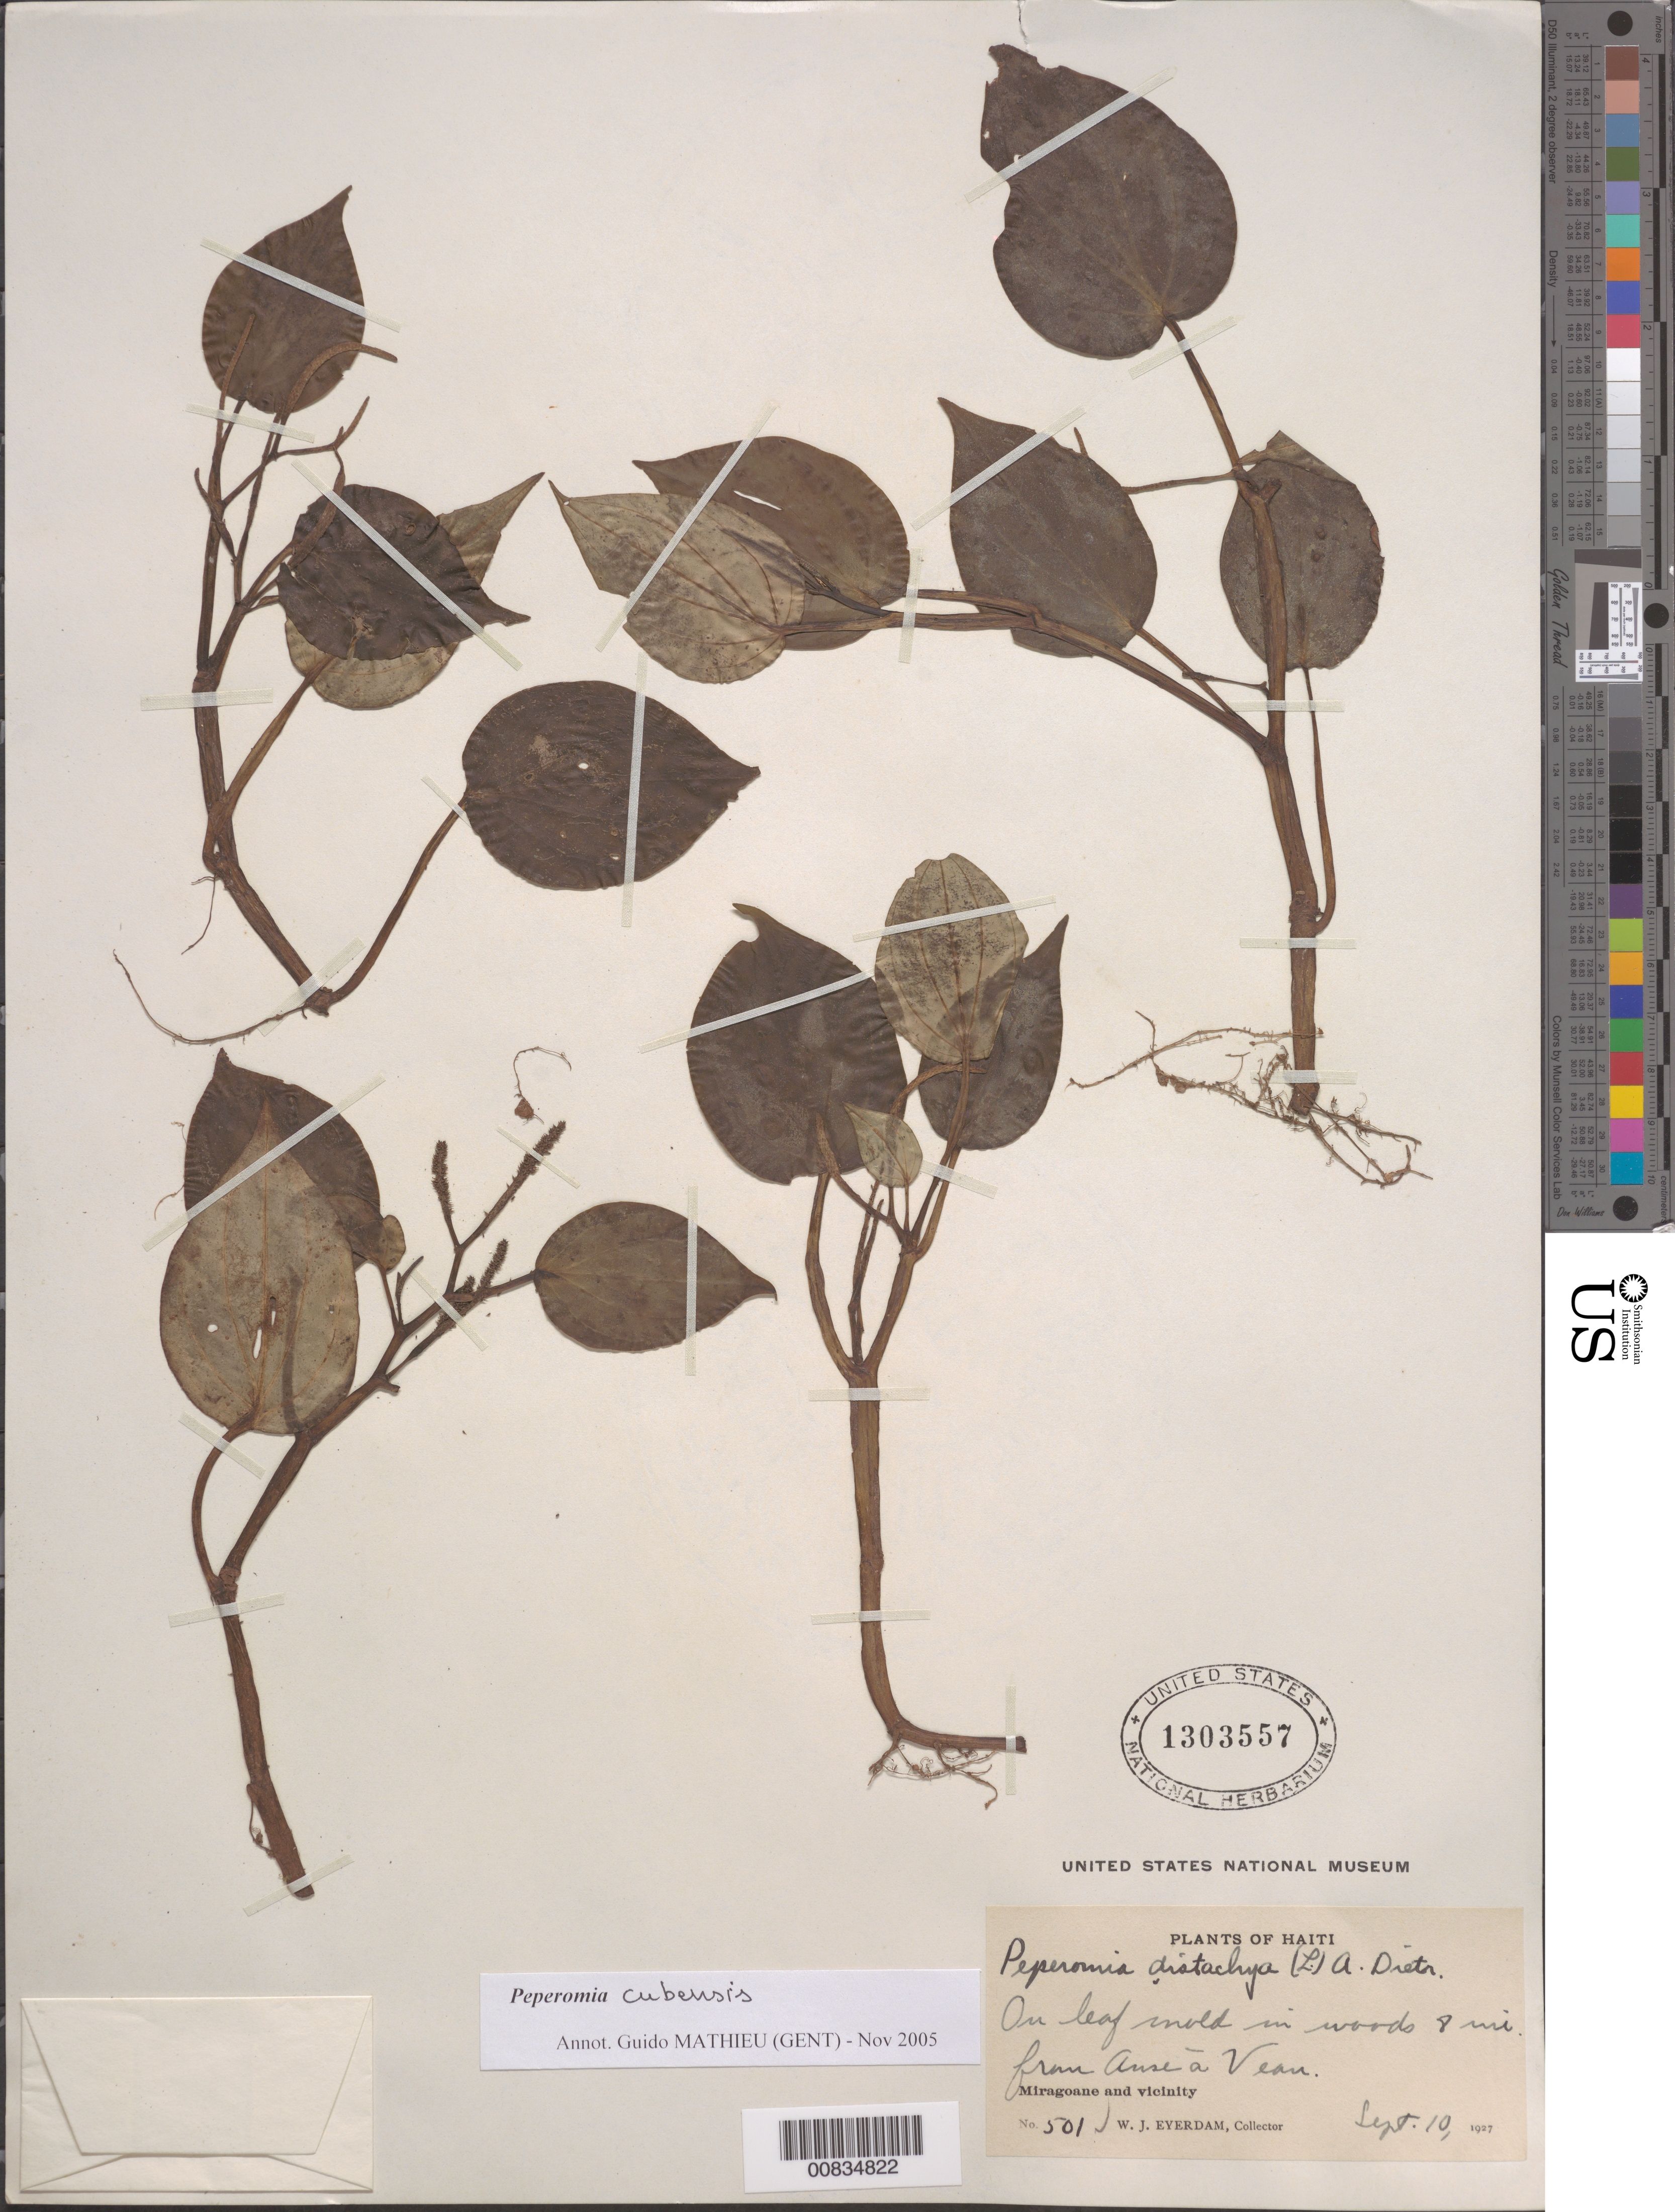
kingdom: Plantae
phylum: Tracheophyta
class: Magnoliopsida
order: Piperales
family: Piperaceae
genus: Peperomia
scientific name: Peperomia cubensis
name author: C. DC.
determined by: Mathieu, Guido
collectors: W. J. Eyerdam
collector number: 501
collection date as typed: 10 Sep 1927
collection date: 1927-09-10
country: Haiti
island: Hispaniola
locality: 8 mi. from Anse à Vean. Miragoane and vicinity.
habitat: On leaf mold in woods.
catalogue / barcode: US 1303557